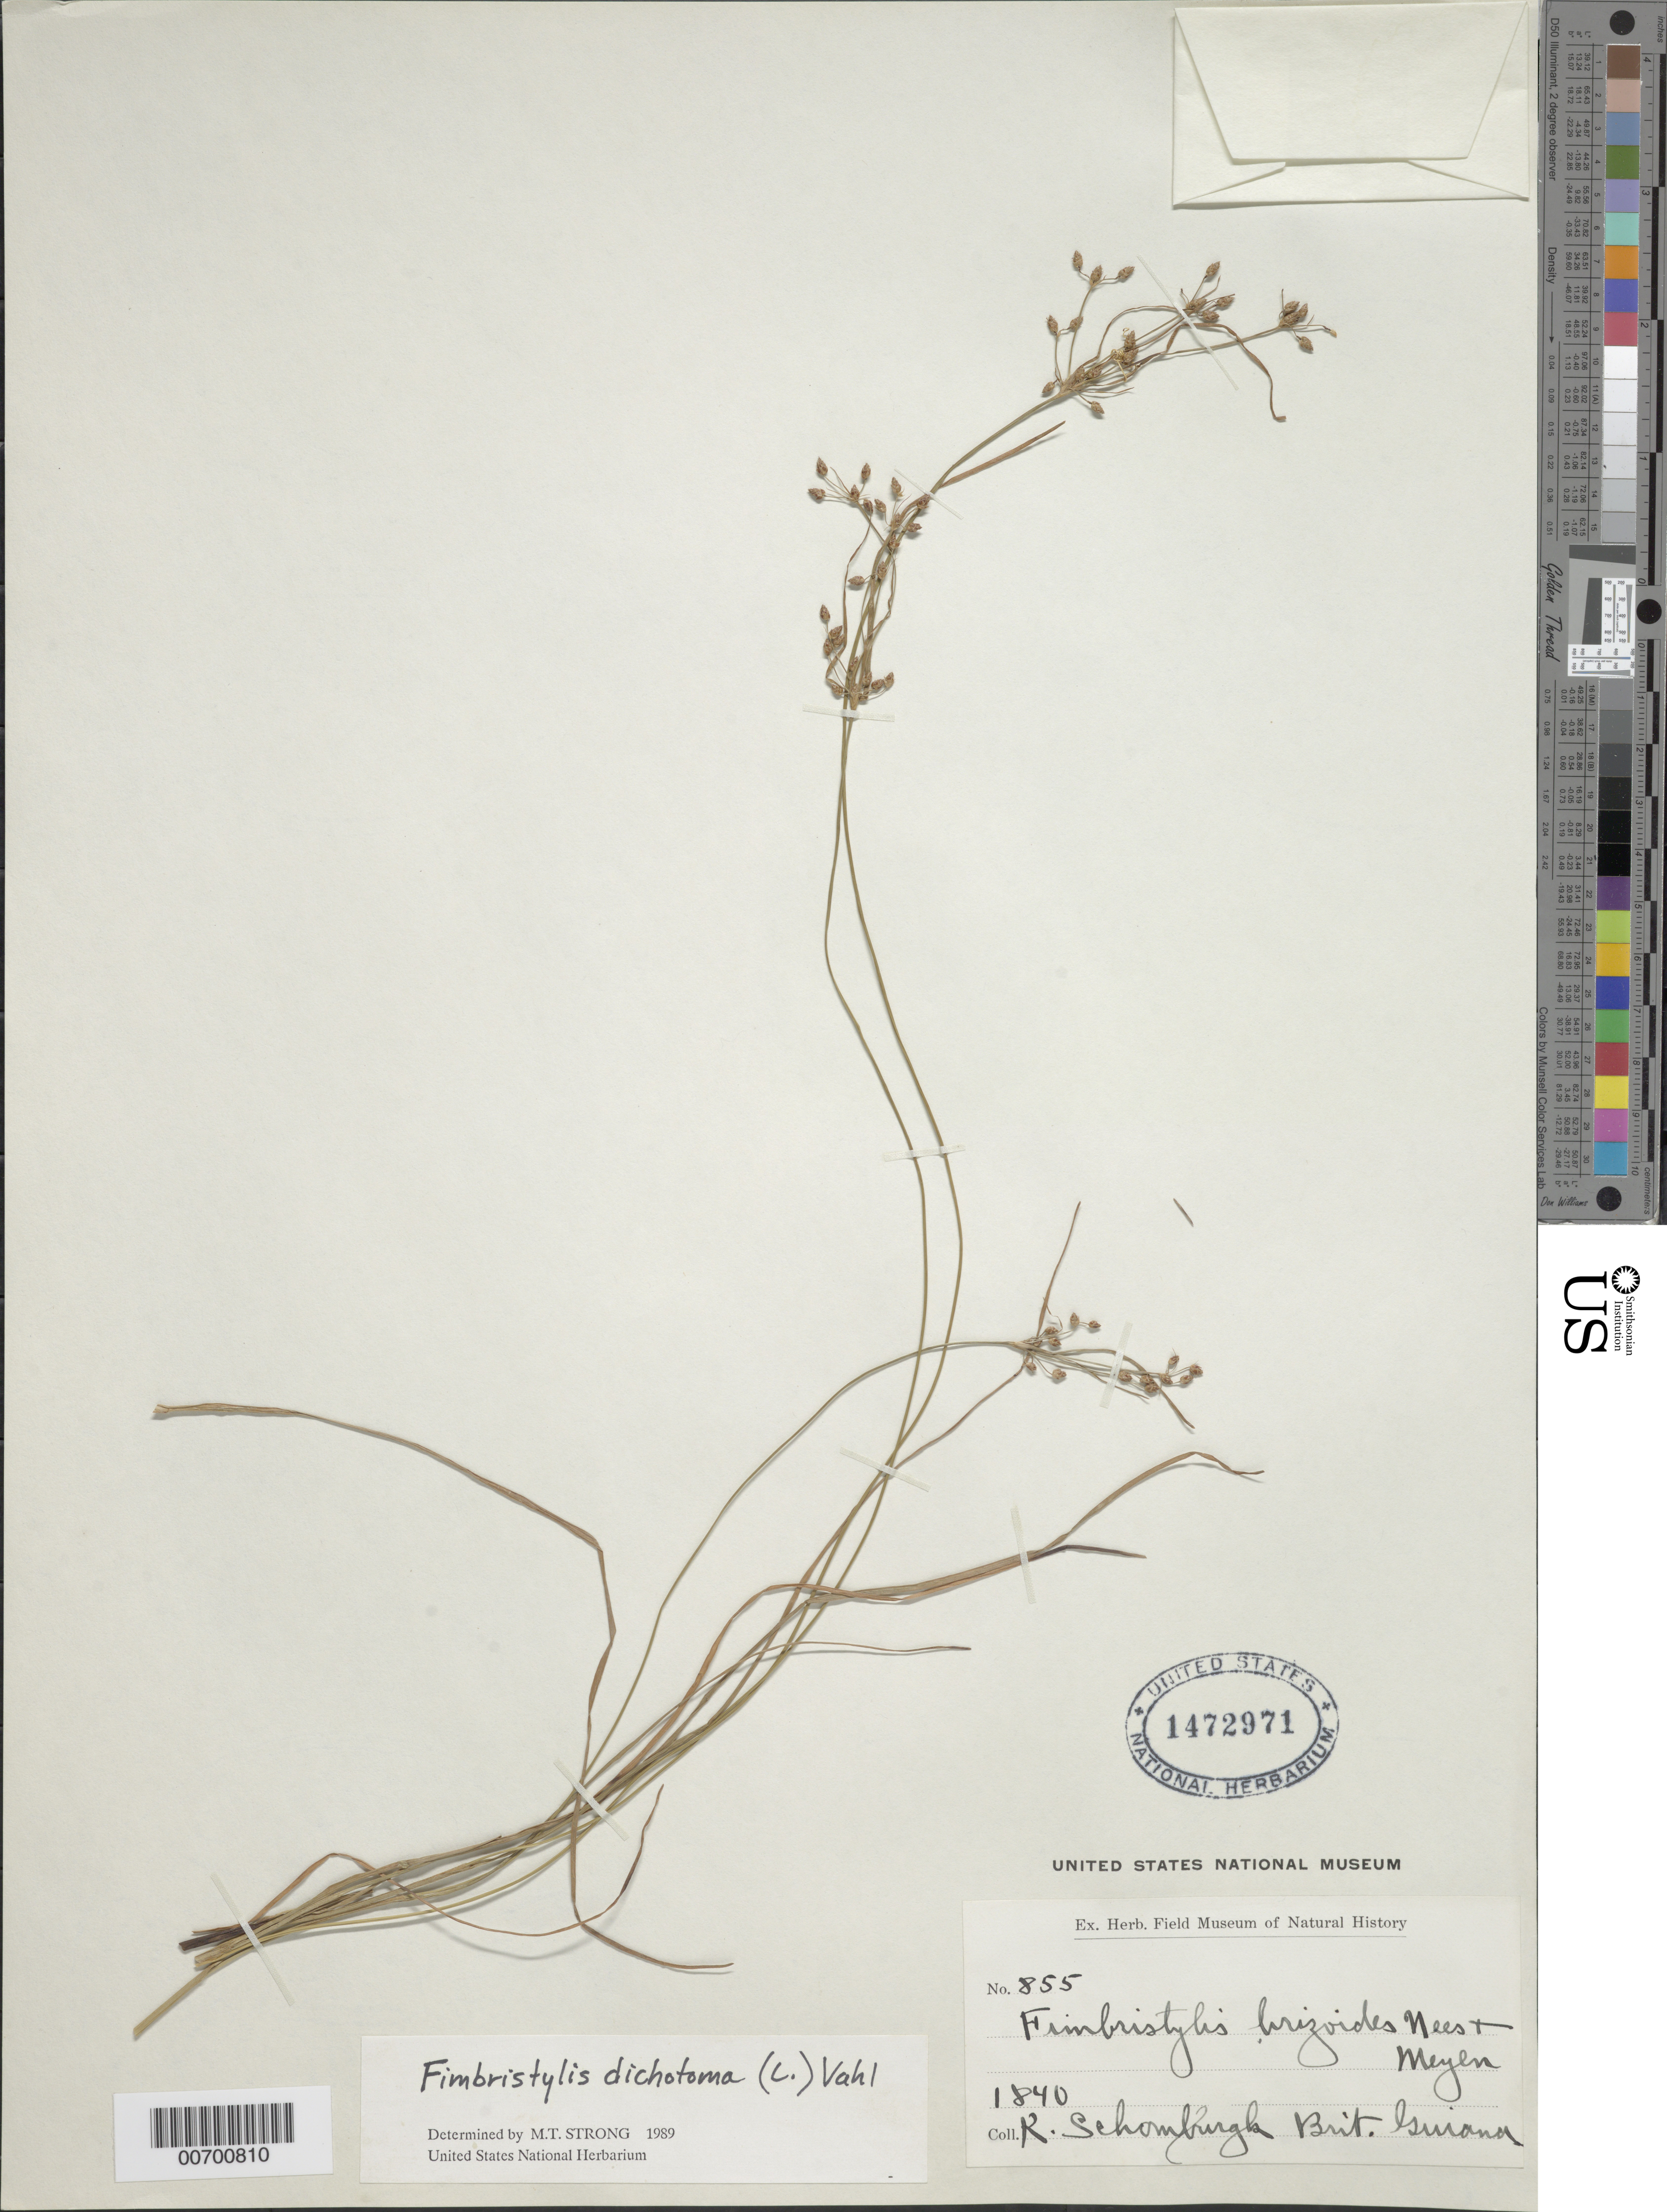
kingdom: Plantae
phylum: Tracheophyta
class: Liliopsida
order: Poales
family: Cyperaceae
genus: Fimbristylis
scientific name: Fimbristylis dichotoma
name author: (L.) Vahl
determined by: Strong, M. T., (US), Smithsonian Institution - National Museum of Natural History (UNITED STATES)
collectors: R. H. Schomburgk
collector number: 855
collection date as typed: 1840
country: Guyana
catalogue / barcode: US 1472971